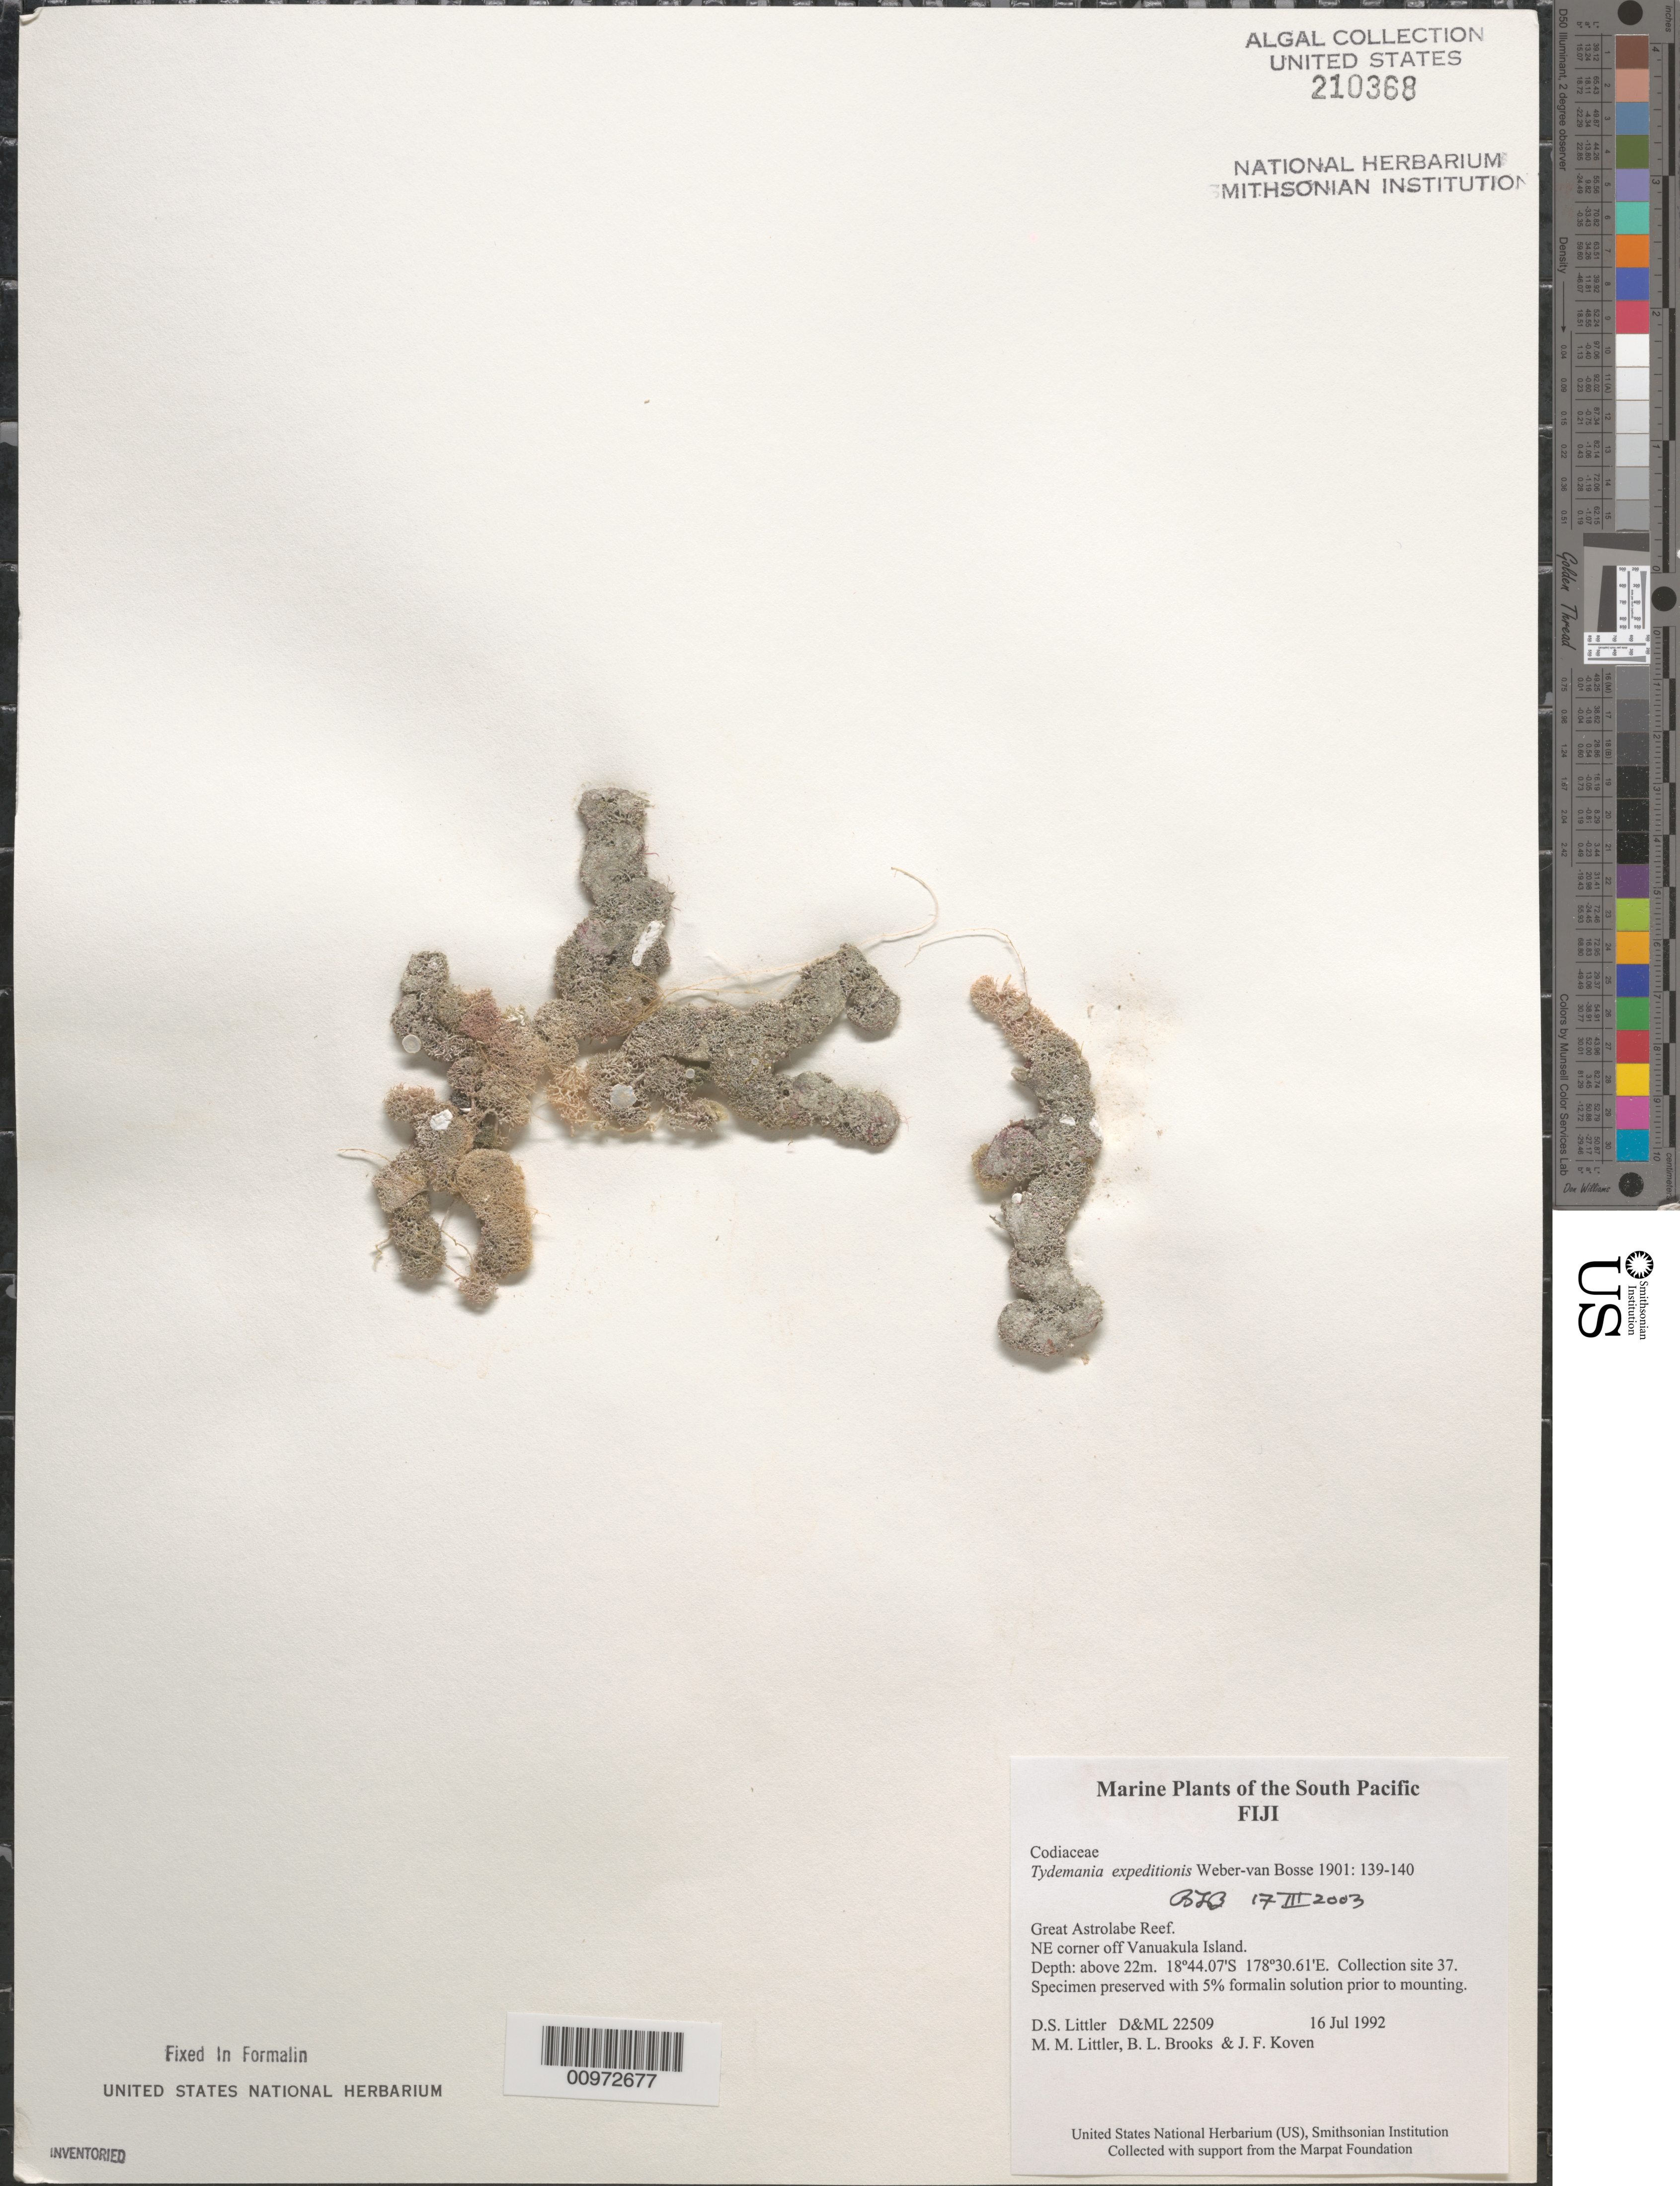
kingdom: Plantae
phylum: Chlorophyta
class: Ulvophyceae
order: Bryopsidales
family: Udoteaceae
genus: Tydemania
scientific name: Tydemania expeditionis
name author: Weber Bosse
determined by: Brooks, B. L., (BOT), Smithsonian Institution - National Museum of Natural History (UNITED STATES)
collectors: D. S. Littler, M. M. Littler, B. Brooks & J. Koven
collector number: D&ML 22509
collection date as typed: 16 Jul 1992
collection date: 1992-07-16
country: Fiji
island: Vanuakula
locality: Northeast corner of Great Astrolabe Reef off island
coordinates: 18 44.07'S, 178 30.61'E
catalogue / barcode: US 210368